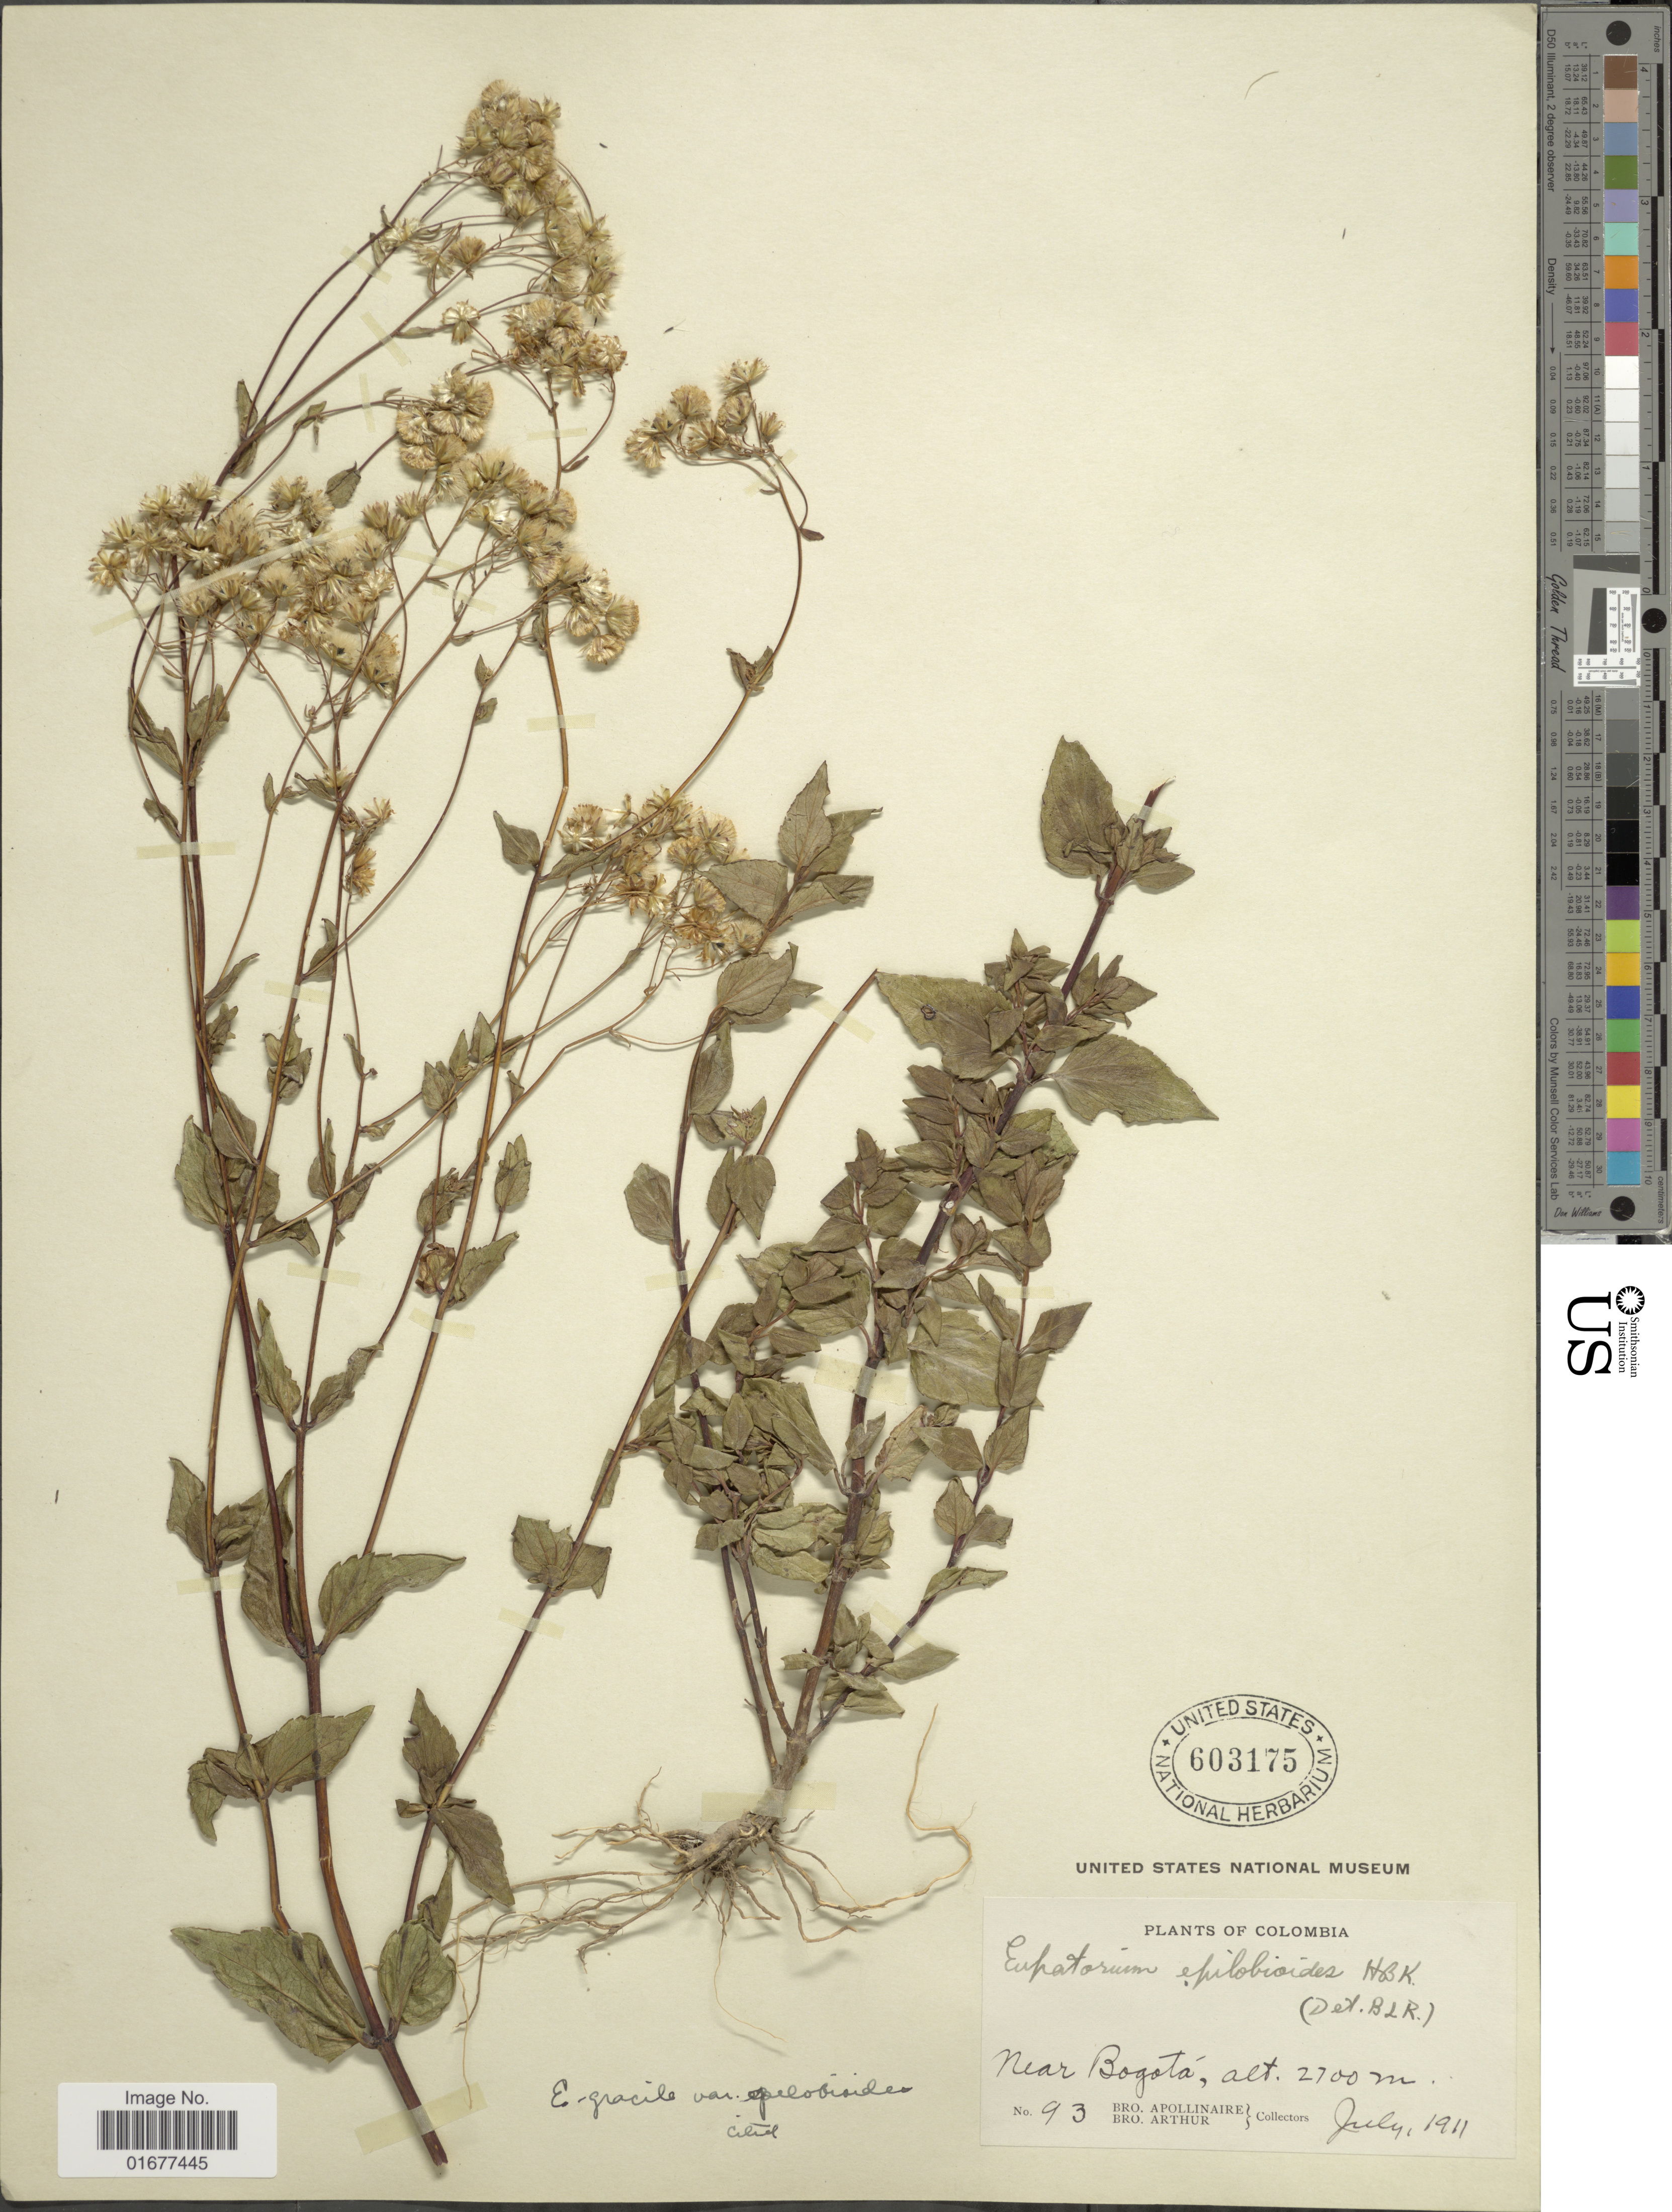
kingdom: Plantae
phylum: Tracheophyta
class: Magnoliopsida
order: Asterales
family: Asteraceae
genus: Ageratina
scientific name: Ageratina gracilis var. epilobioides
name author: (Kunth) R.M. King & H. Rob. ex Luteyn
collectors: Bro. Apollinaire & Bro. Arthur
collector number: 93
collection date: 1911-07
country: Colombia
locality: Near Bogota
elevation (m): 2700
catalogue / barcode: US 603175